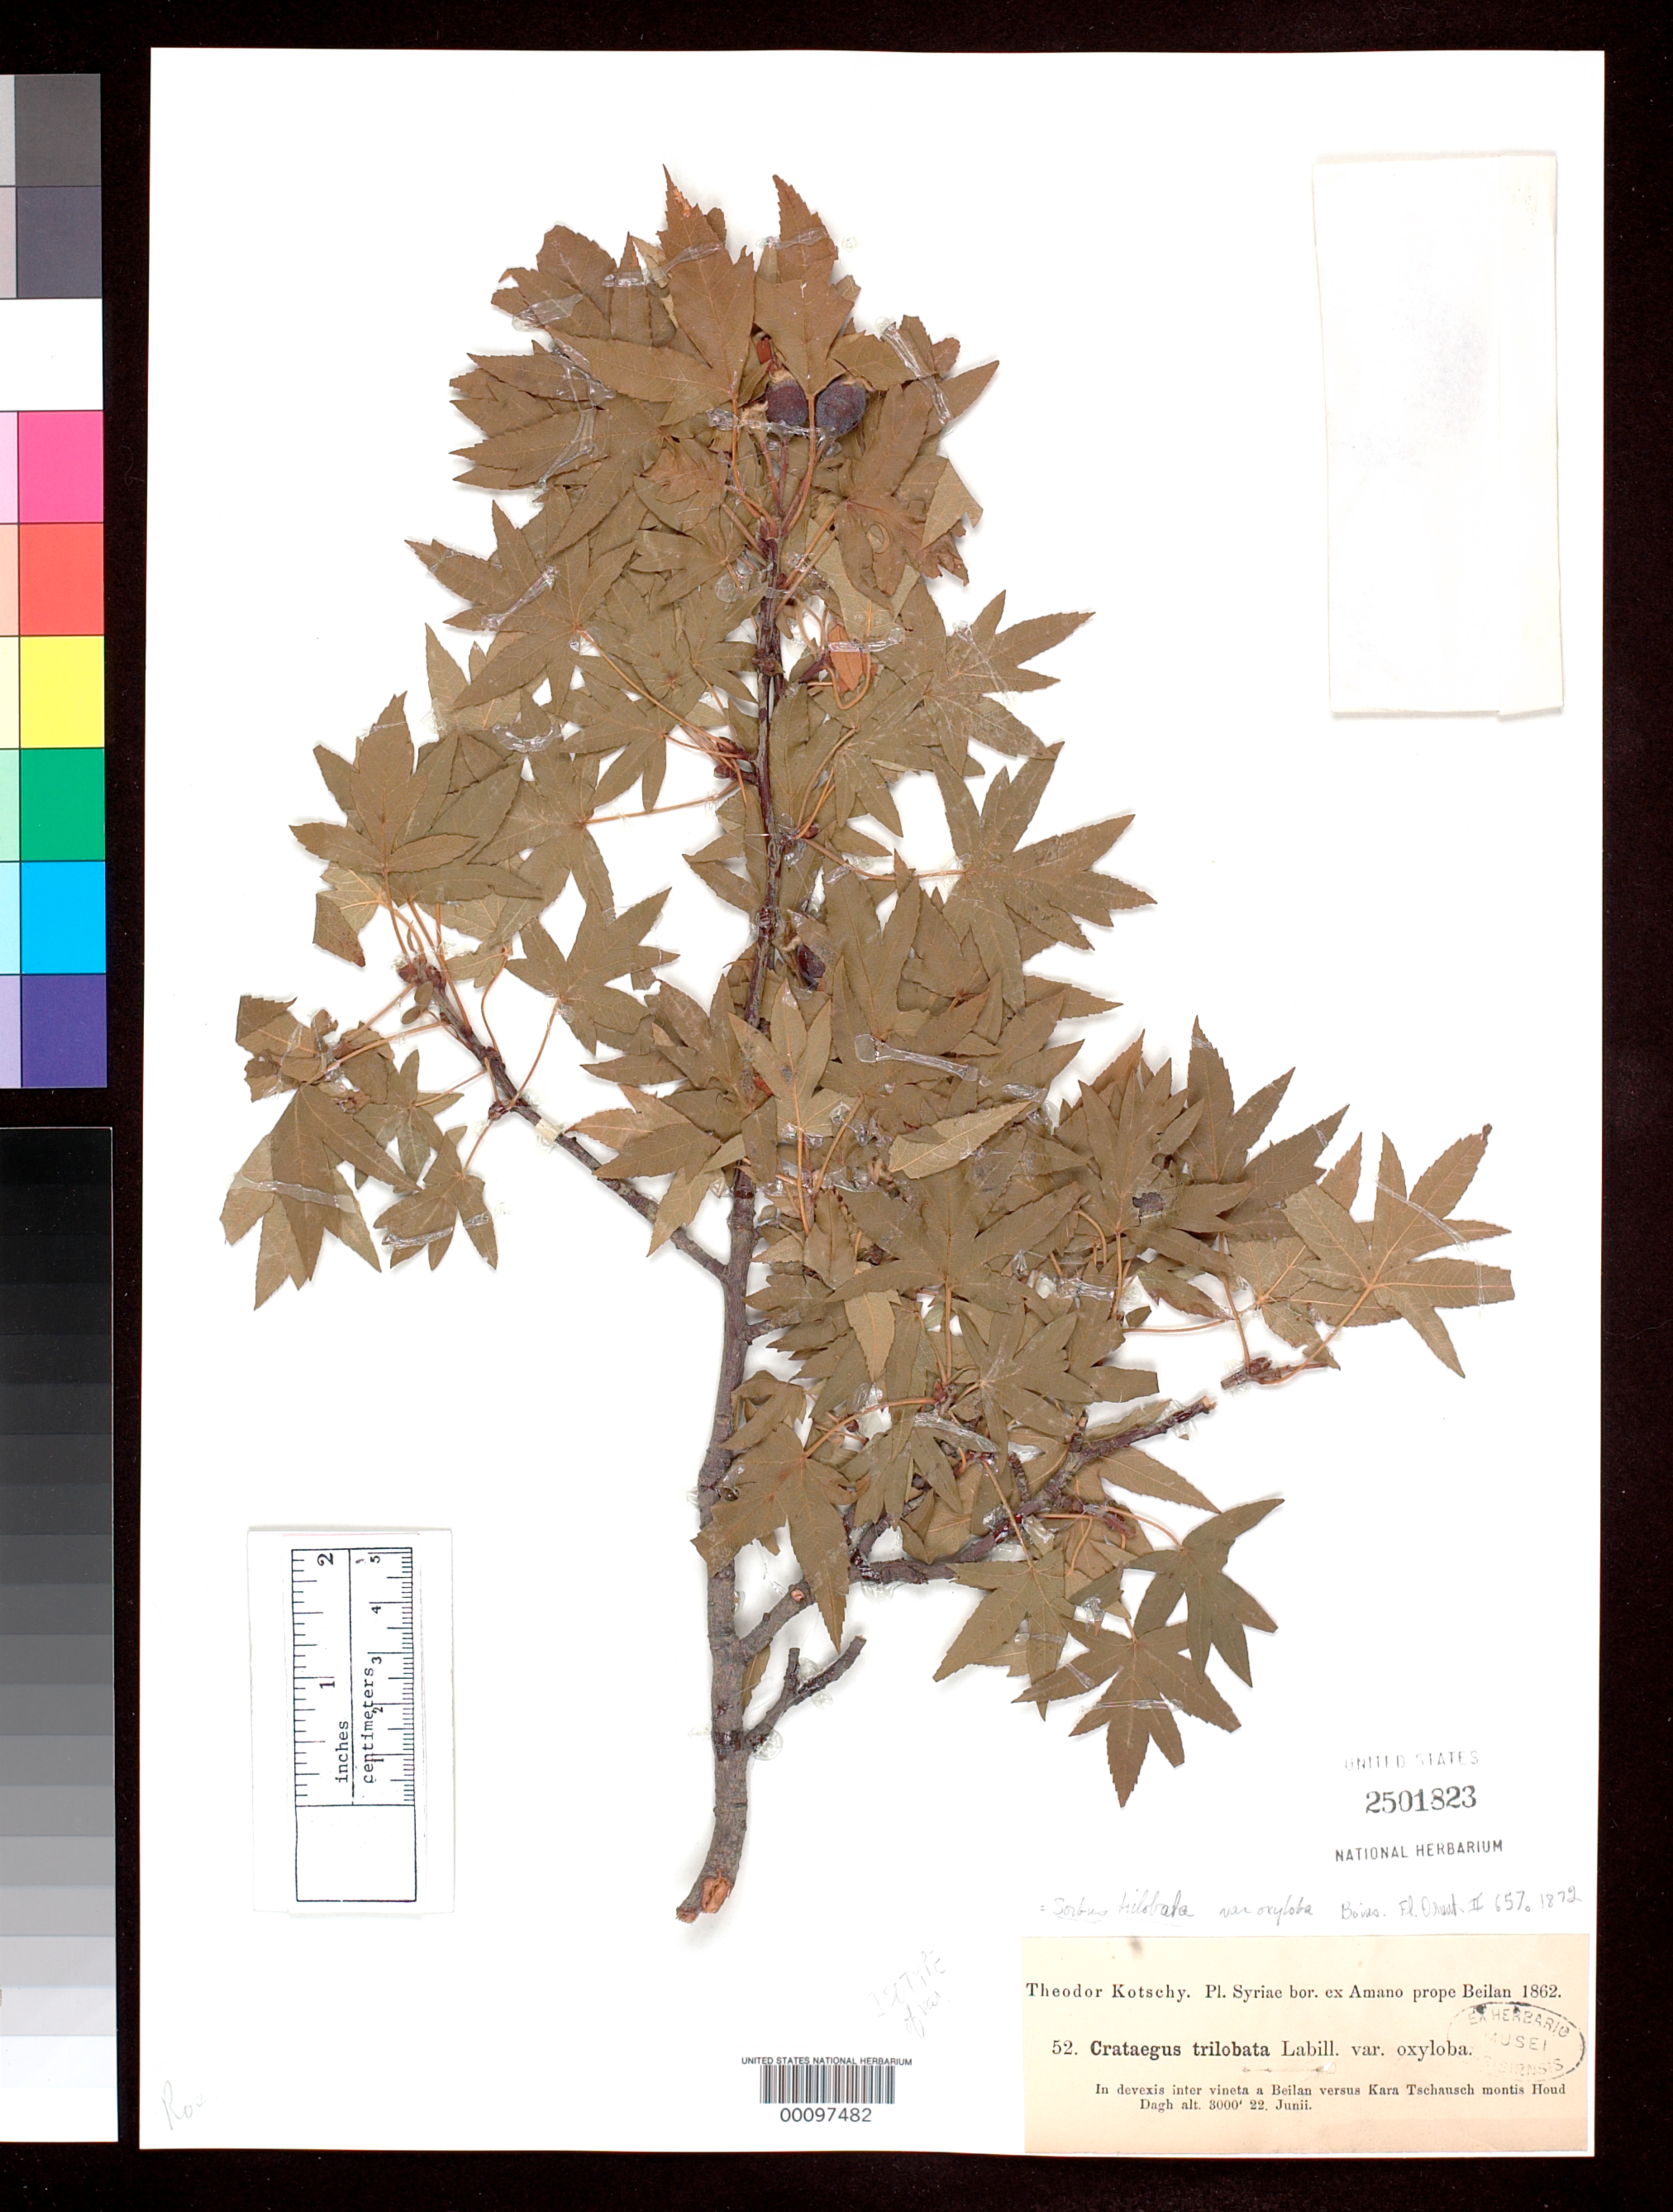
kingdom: Plantae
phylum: Tracheophyta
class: Magnoliopsida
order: Rosales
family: Rosaceae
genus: Sorbus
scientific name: Sorbus trilobata var. oxyloba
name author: Boiss.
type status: Isotype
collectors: K. G. Kotschy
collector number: Pl. Syr. Bor. 52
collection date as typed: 22 Jun 1862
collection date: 1862-06-22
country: Syria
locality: "Monte Amano Syriae bor. supra Beilan".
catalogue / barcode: US 2501823